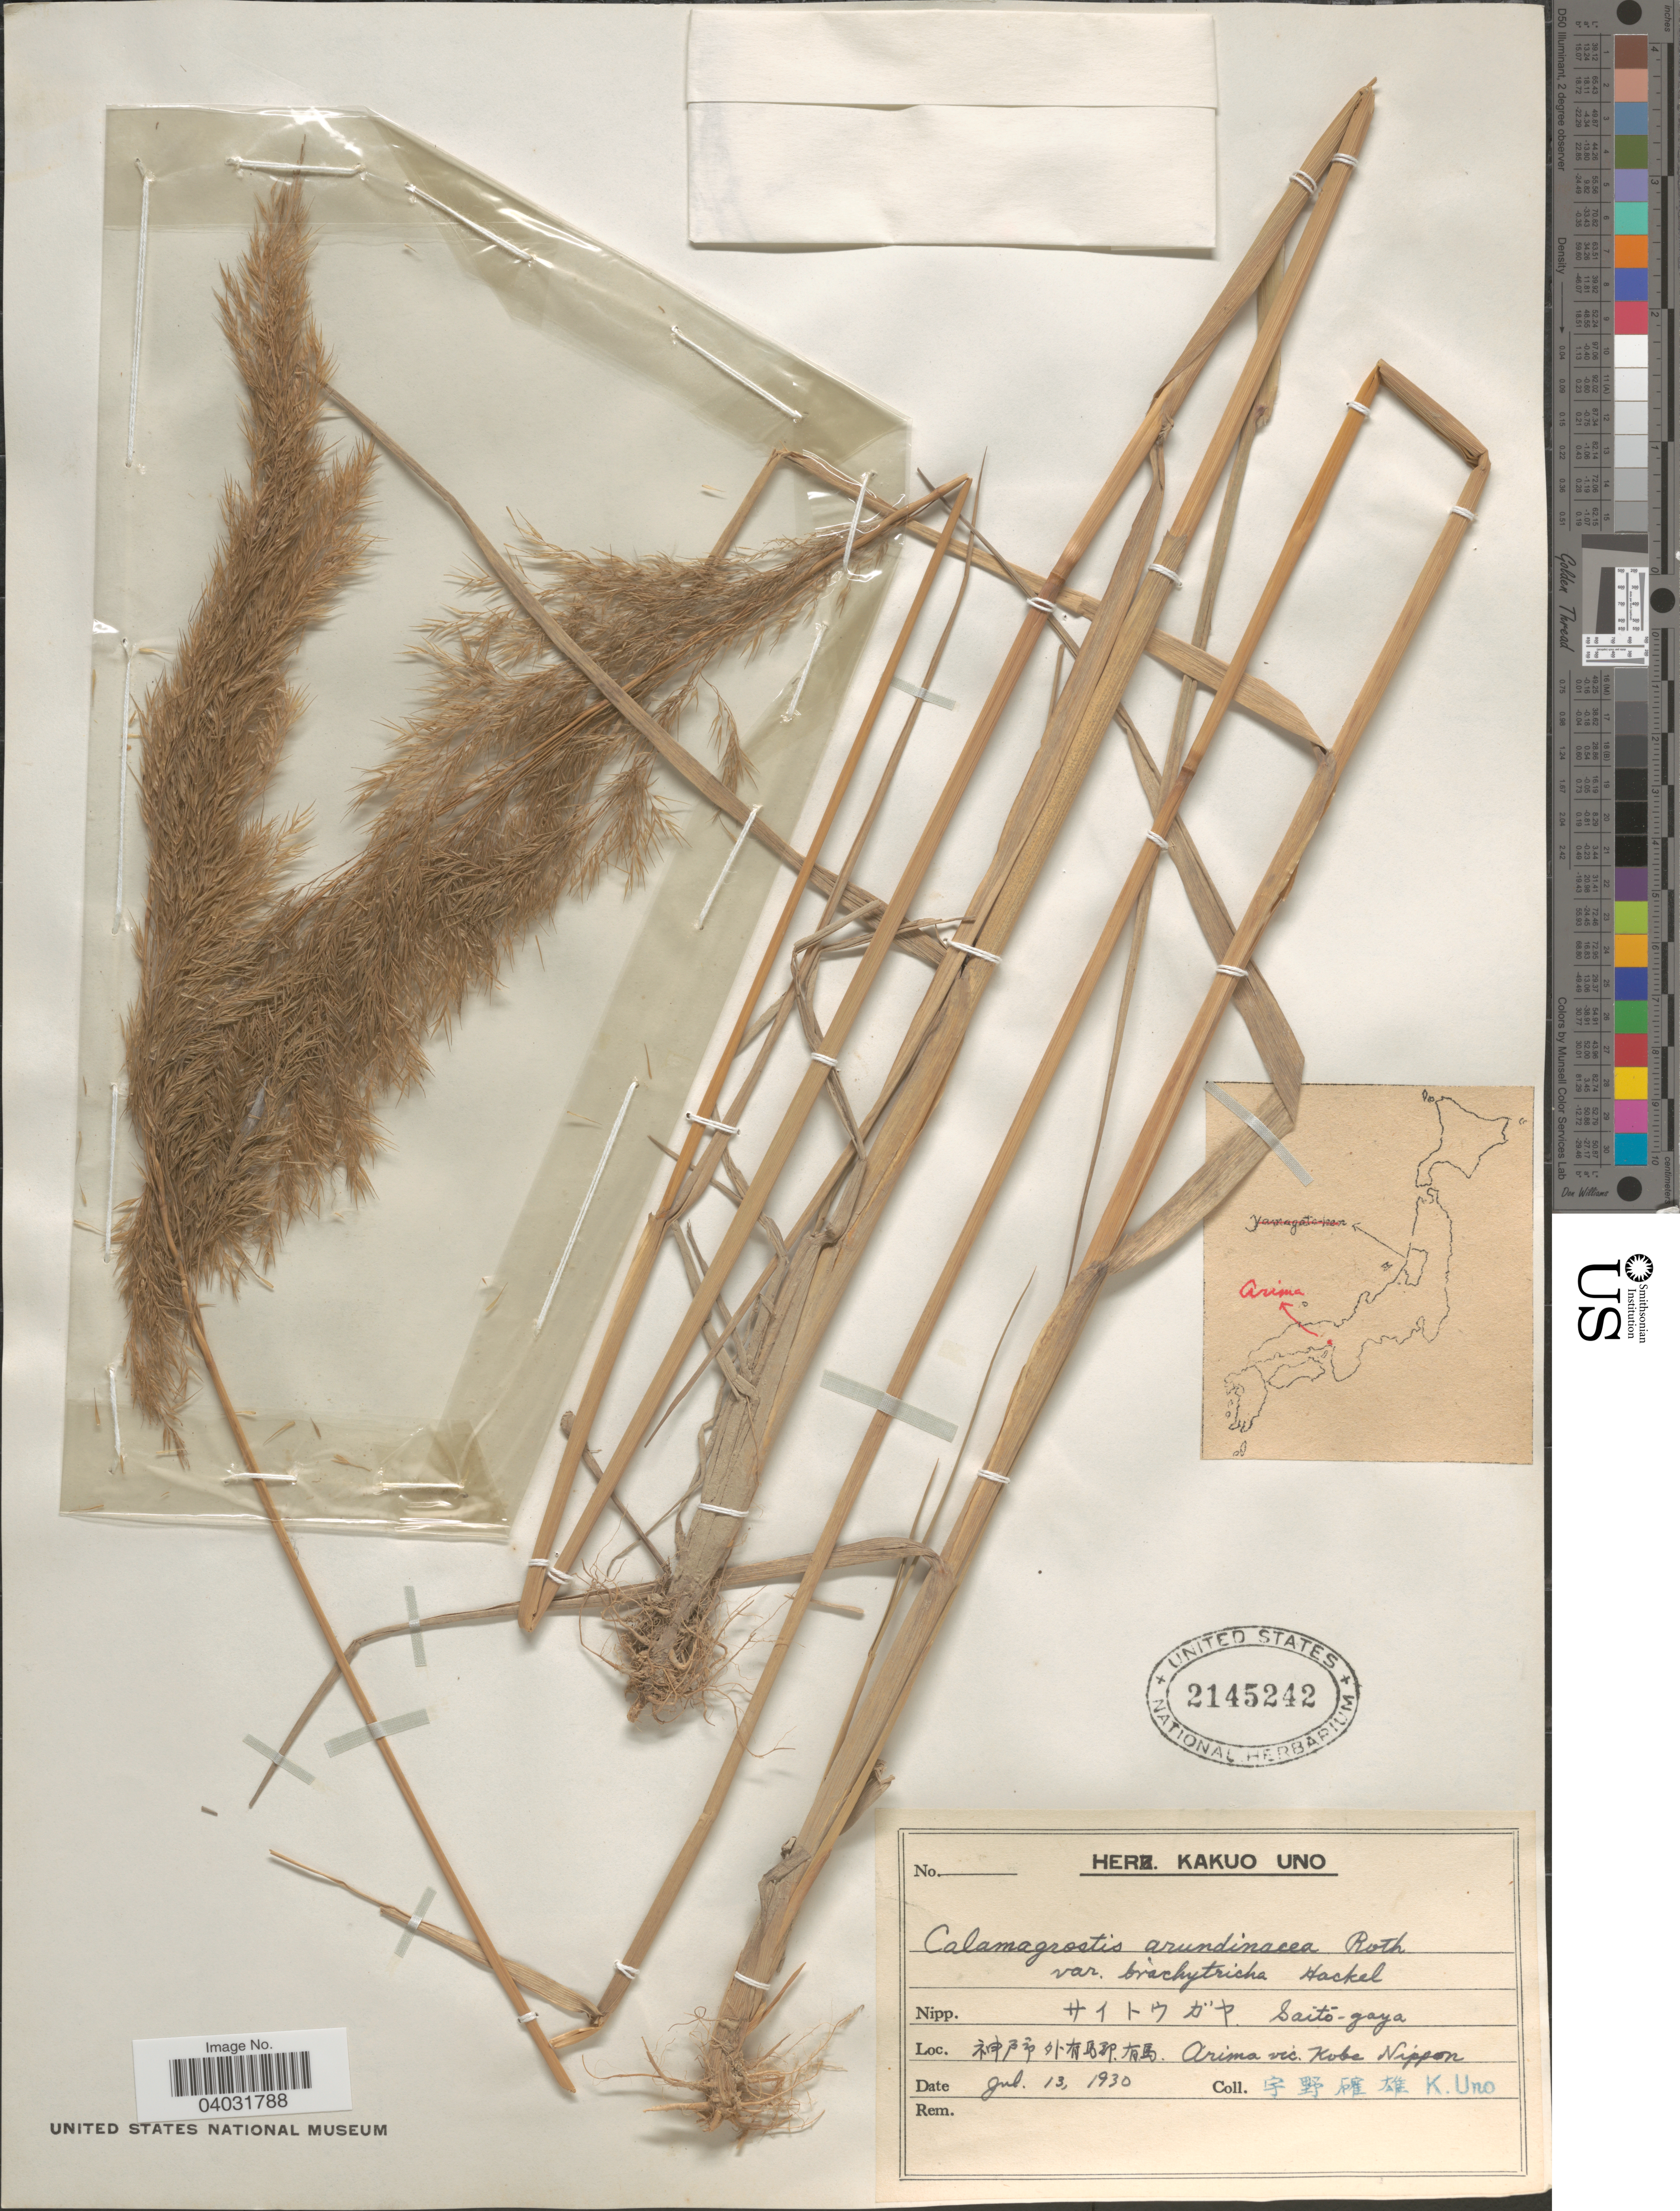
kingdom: Plantae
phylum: Tracheophyta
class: Liliopsida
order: Poales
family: Poaceae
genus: Calamagrostis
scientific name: Calamagrostis arundinacea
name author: (L.) Roth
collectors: K. Uno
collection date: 1930-07-13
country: Japan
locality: Arima vic. Kobe Nippon.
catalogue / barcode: US 2145242